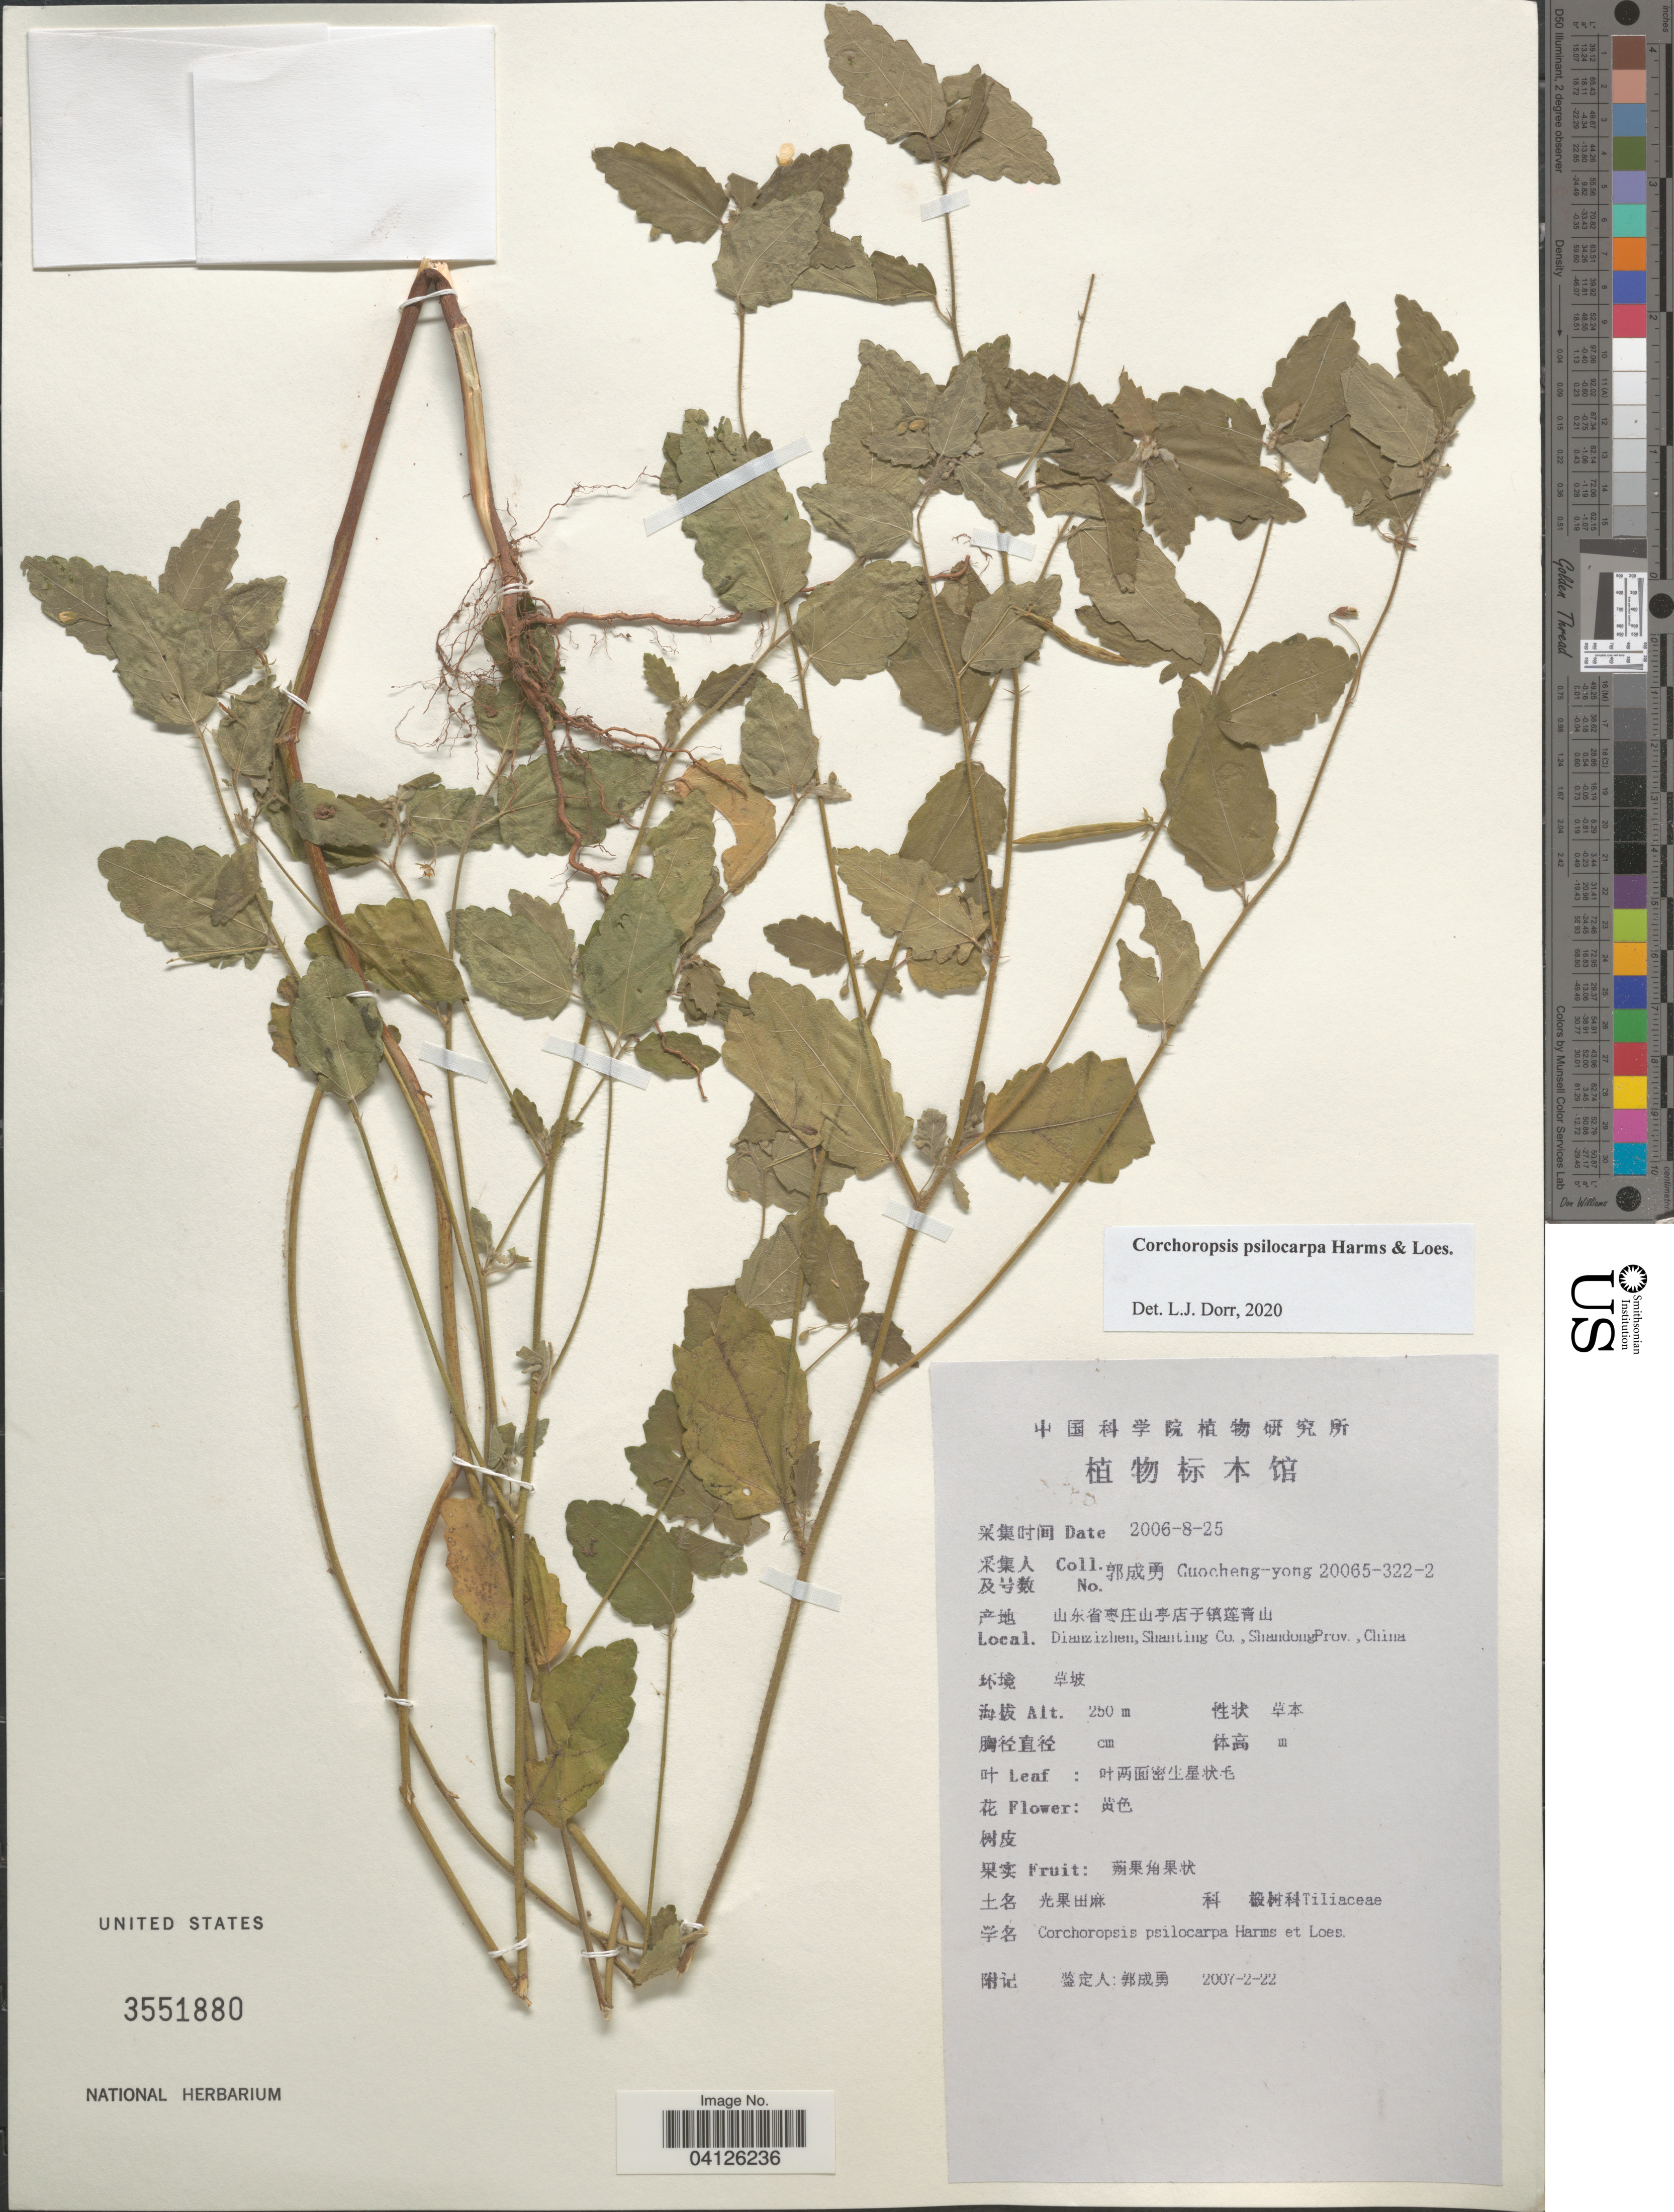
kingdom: Plantae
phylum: Tracheophyta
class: Magnoliopsida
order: Malvales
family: Malvaceae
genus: Corchoropsis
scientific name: Corchoropsis psilocarpa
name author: Harms & Loes.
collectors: Guo cheng-yong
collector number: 20065-322-2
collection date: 2006-08-25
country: China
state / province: Shandong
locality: Dianzizhen, Shanting Co.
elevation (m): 250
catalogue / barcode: US 3551880